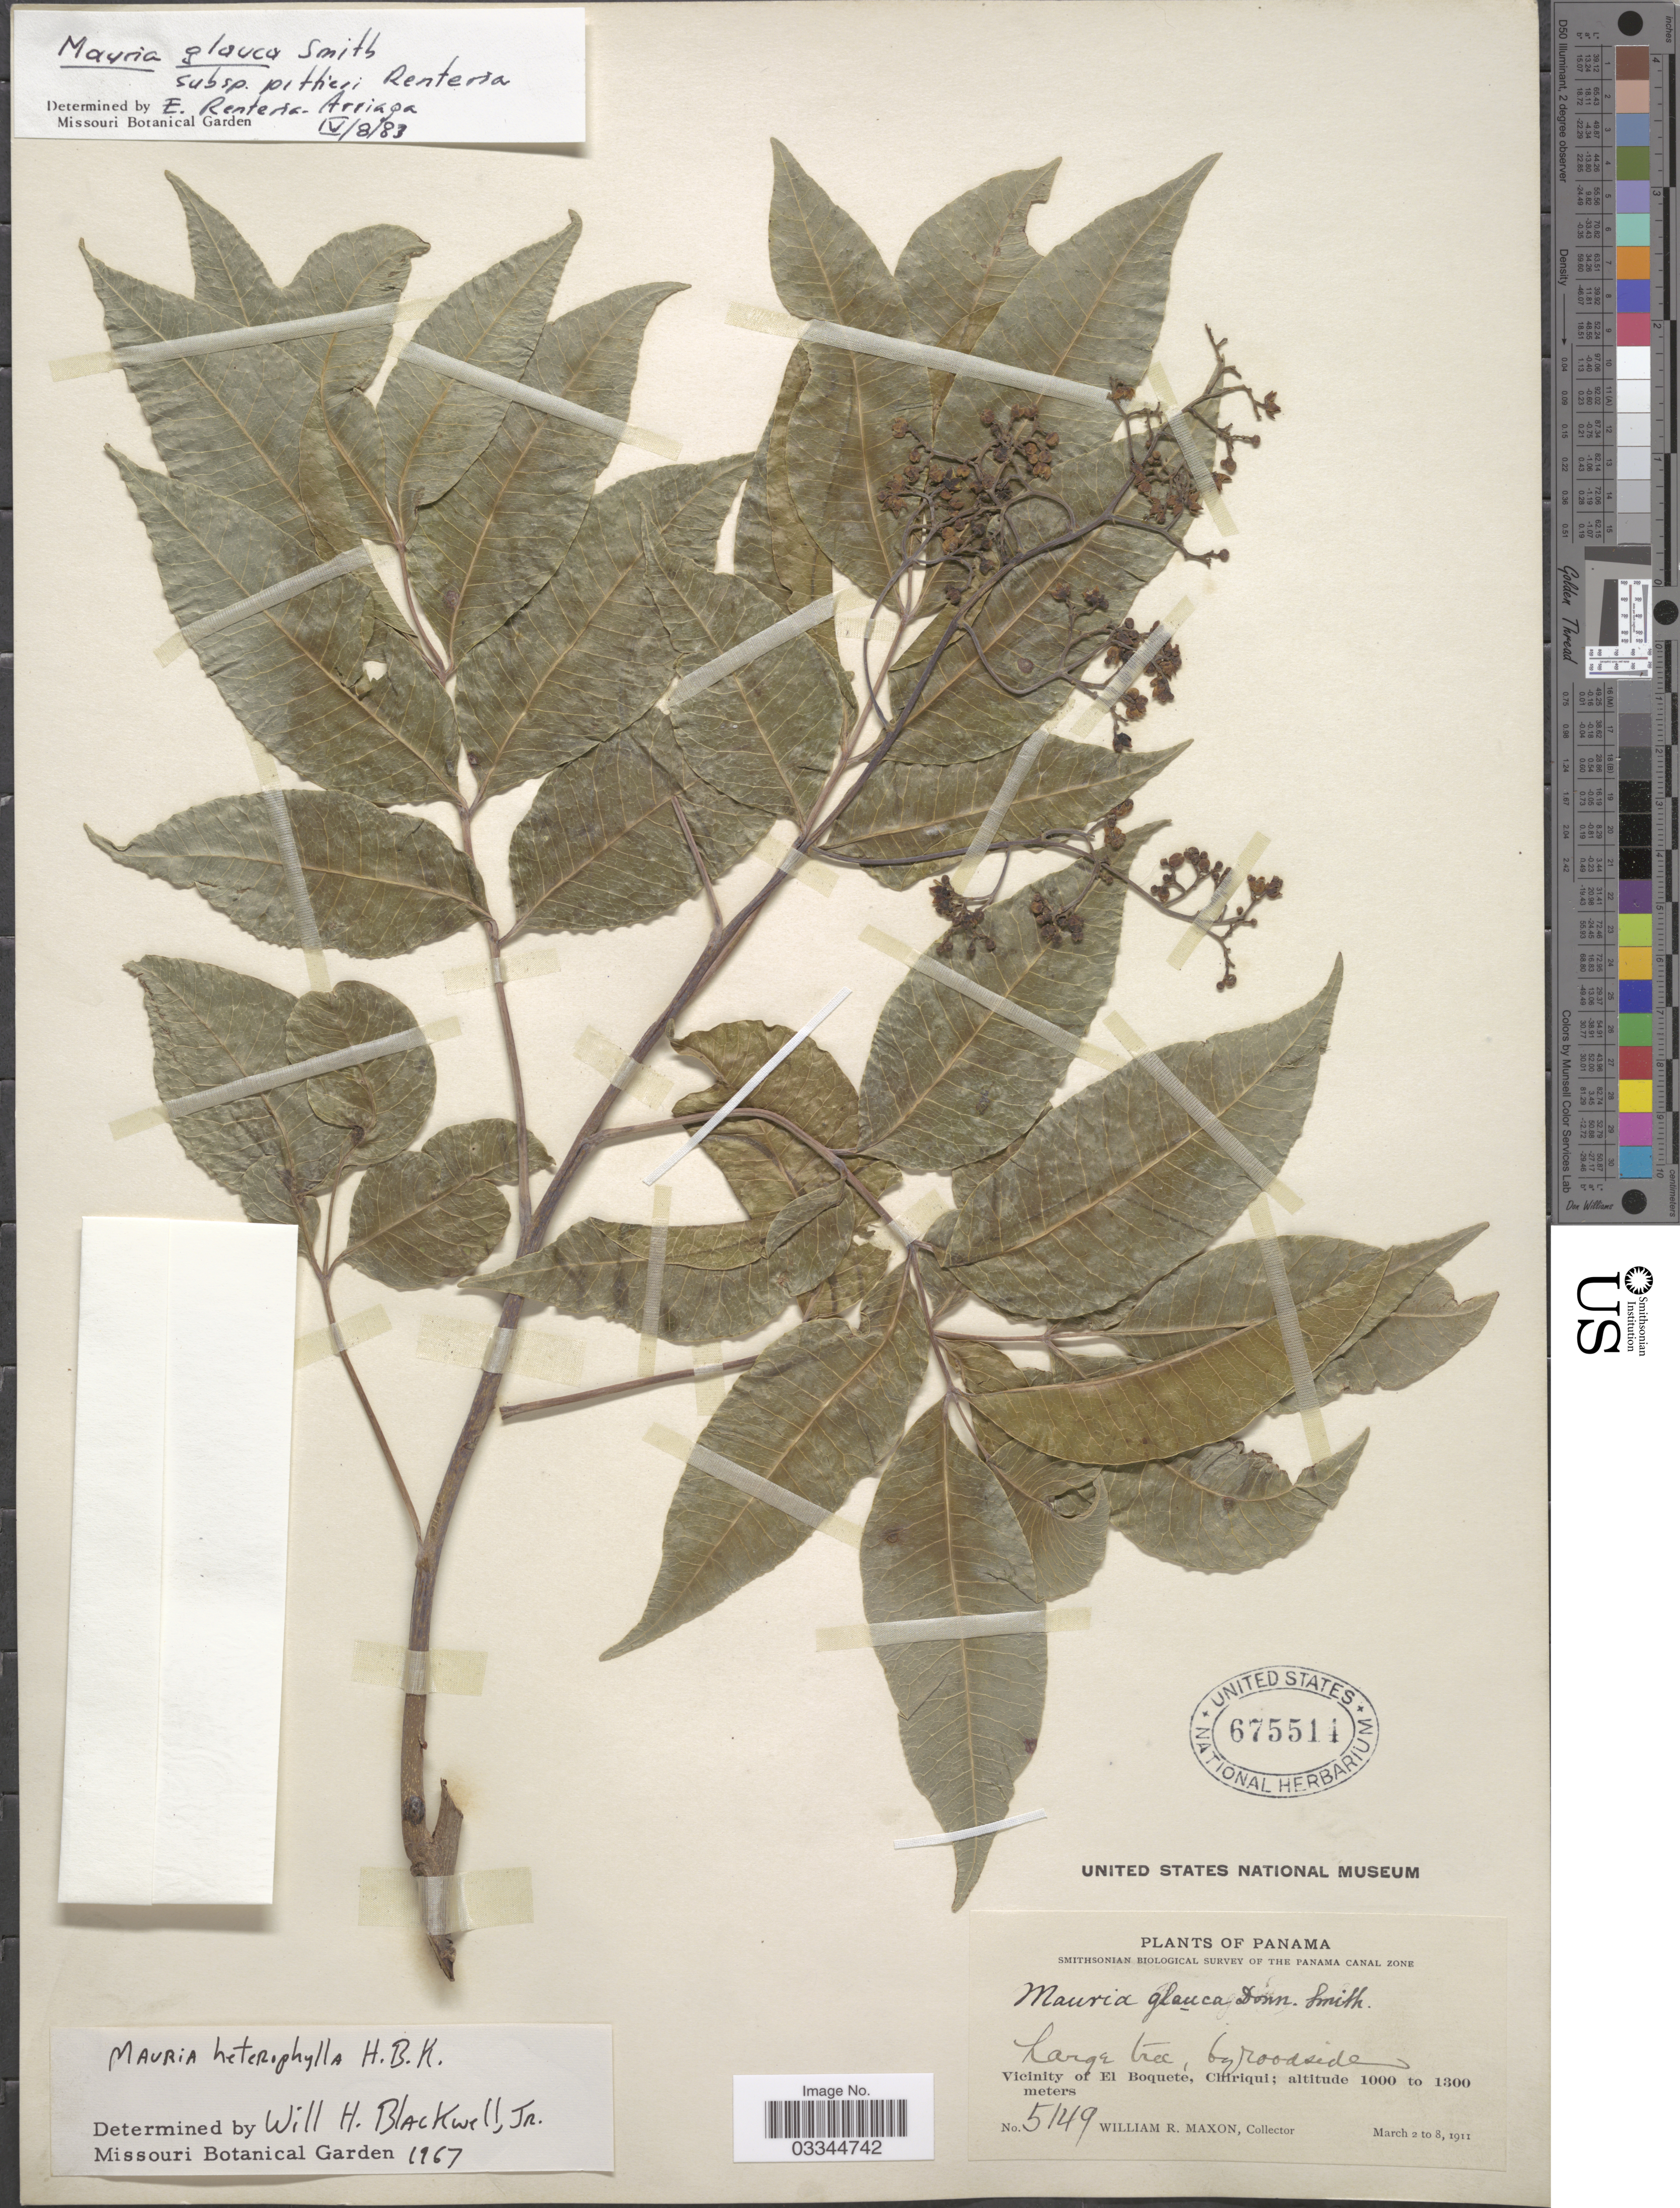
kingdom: Plantae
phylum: Tracheophyta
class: Magnoliopsida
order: Sapindales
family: Anacardiaceae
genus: Mauria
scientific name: Mauria heterophylla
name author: Kunth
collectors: W. R. Maxon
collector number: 5149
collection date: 1911-03-02/1911-03-08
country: Panama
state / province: Chiriqui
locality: Vicinity of El Boquete.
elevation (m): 1000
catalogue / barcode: US 675514